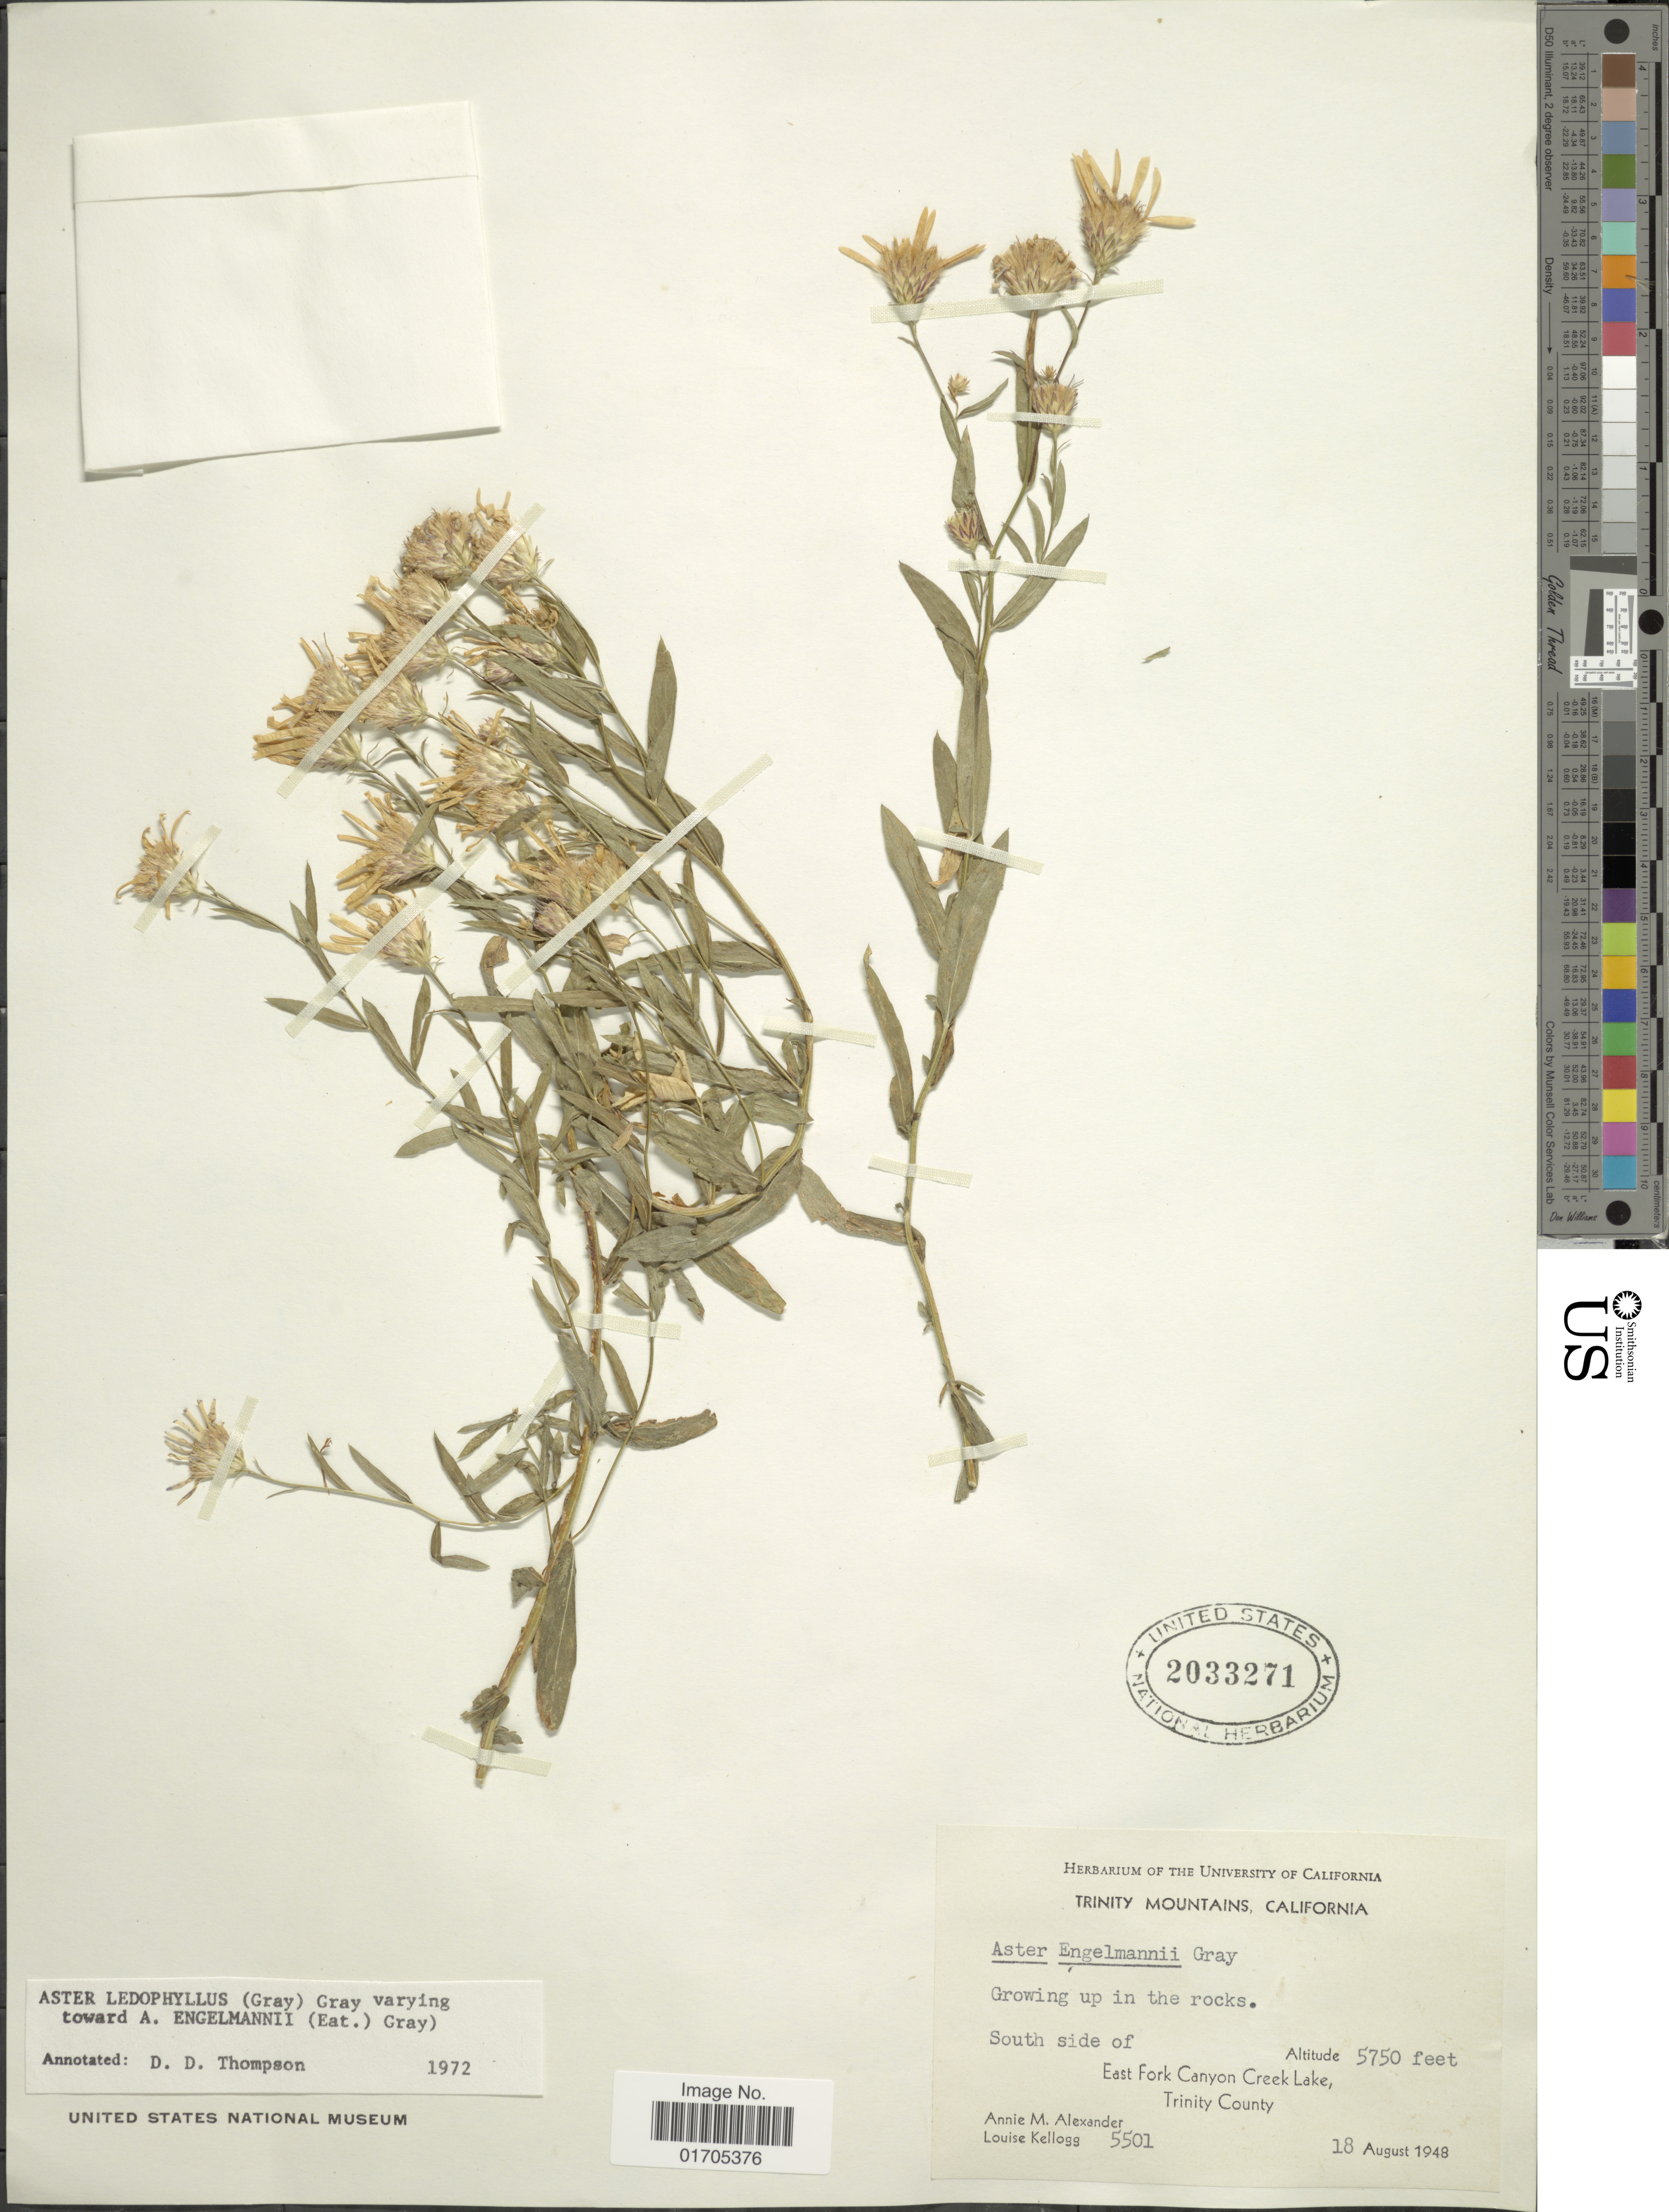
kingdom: Plantae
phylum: Tracheophyta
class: Magnoliopsida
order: Asterales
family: Asteraceae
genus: Eucephalus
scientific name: Eucephalus ledophyllus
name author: (A. Gray) Greene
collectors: A. M. Alexander & L. Kellogg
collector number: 5501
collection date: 1948-08-18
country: United States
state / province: California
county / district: Trinity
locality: Trinity Mountains, California. South side of East Fork Canyon Creek Lake, Trinity County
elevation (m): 1753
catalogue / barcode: US 2033271